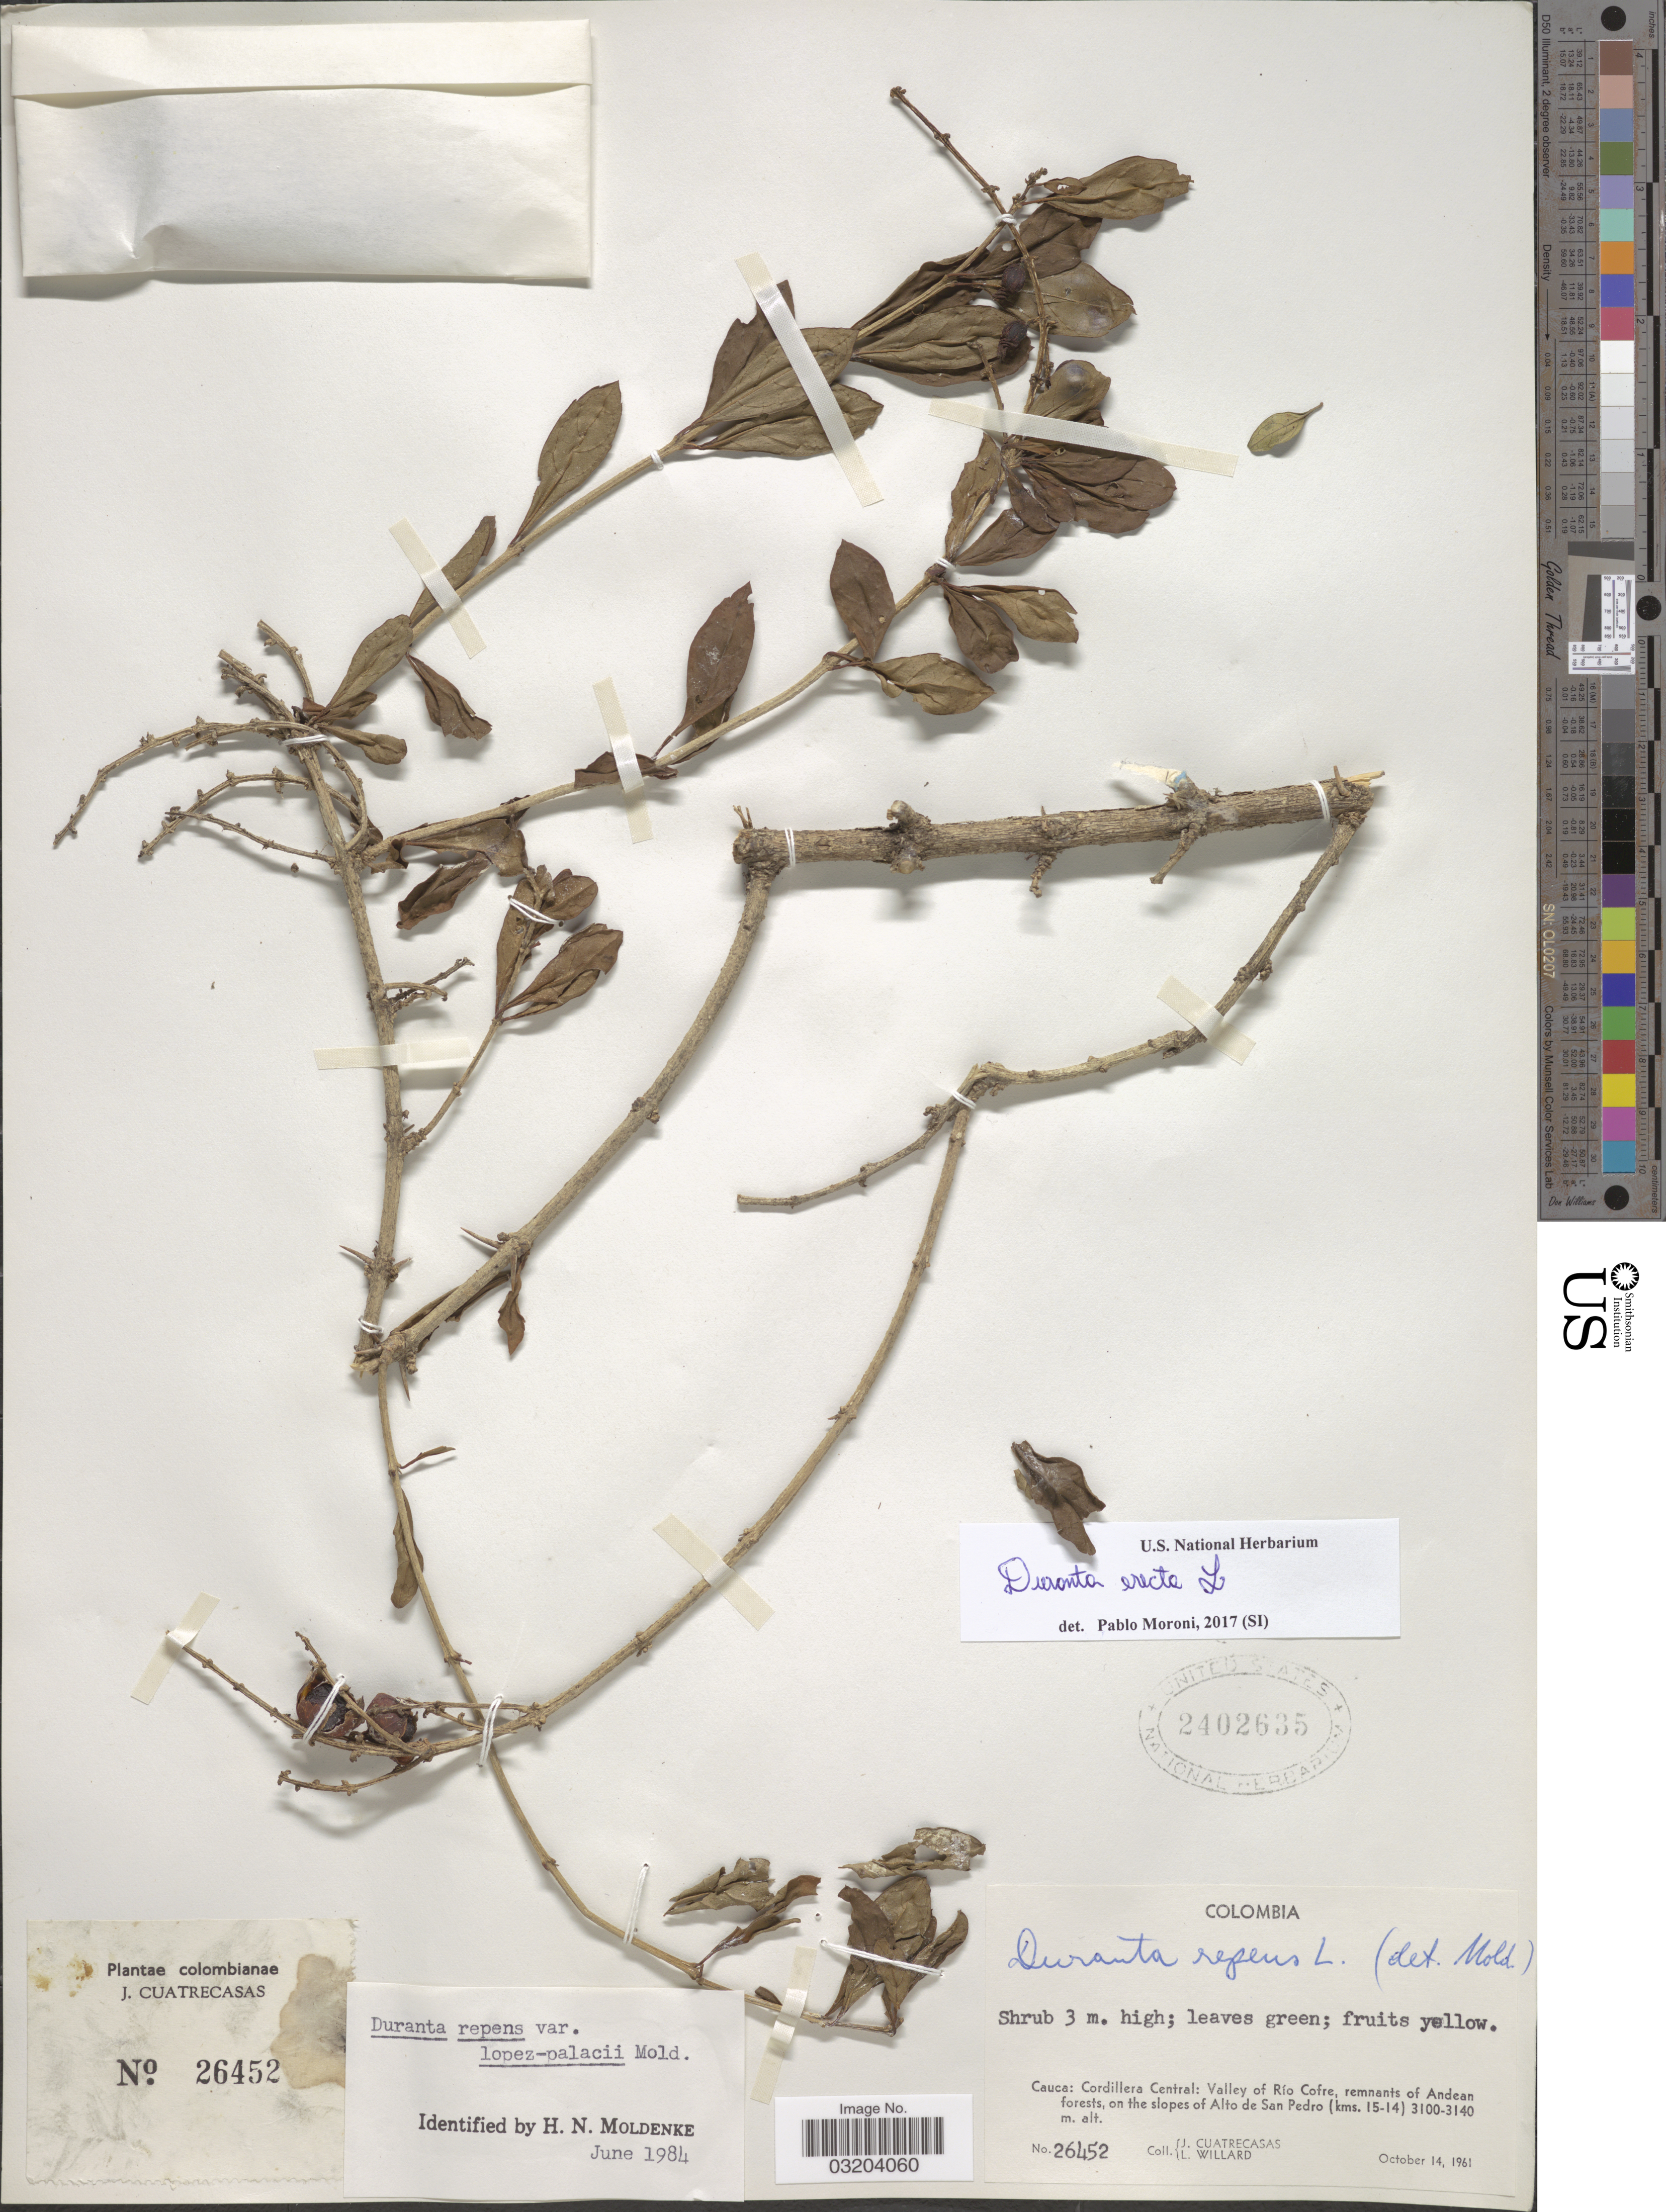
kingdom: Plantae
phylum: Tracheophyta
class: Magnoliopsida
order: Lamiales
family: Verbenaceae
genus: Duranta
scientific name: Duranta erecta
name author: L.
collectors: J. Cuatrecasas & L. Willard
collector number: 26452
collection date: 1961-10-14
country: Colombia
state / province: Cauca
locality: Cordillera Central: Valley of Río Cofre, remnants of Andean forests, on the slopes of Alto de San Pedro (kms. 15-14).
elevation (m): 3100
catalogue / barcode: US 2402635